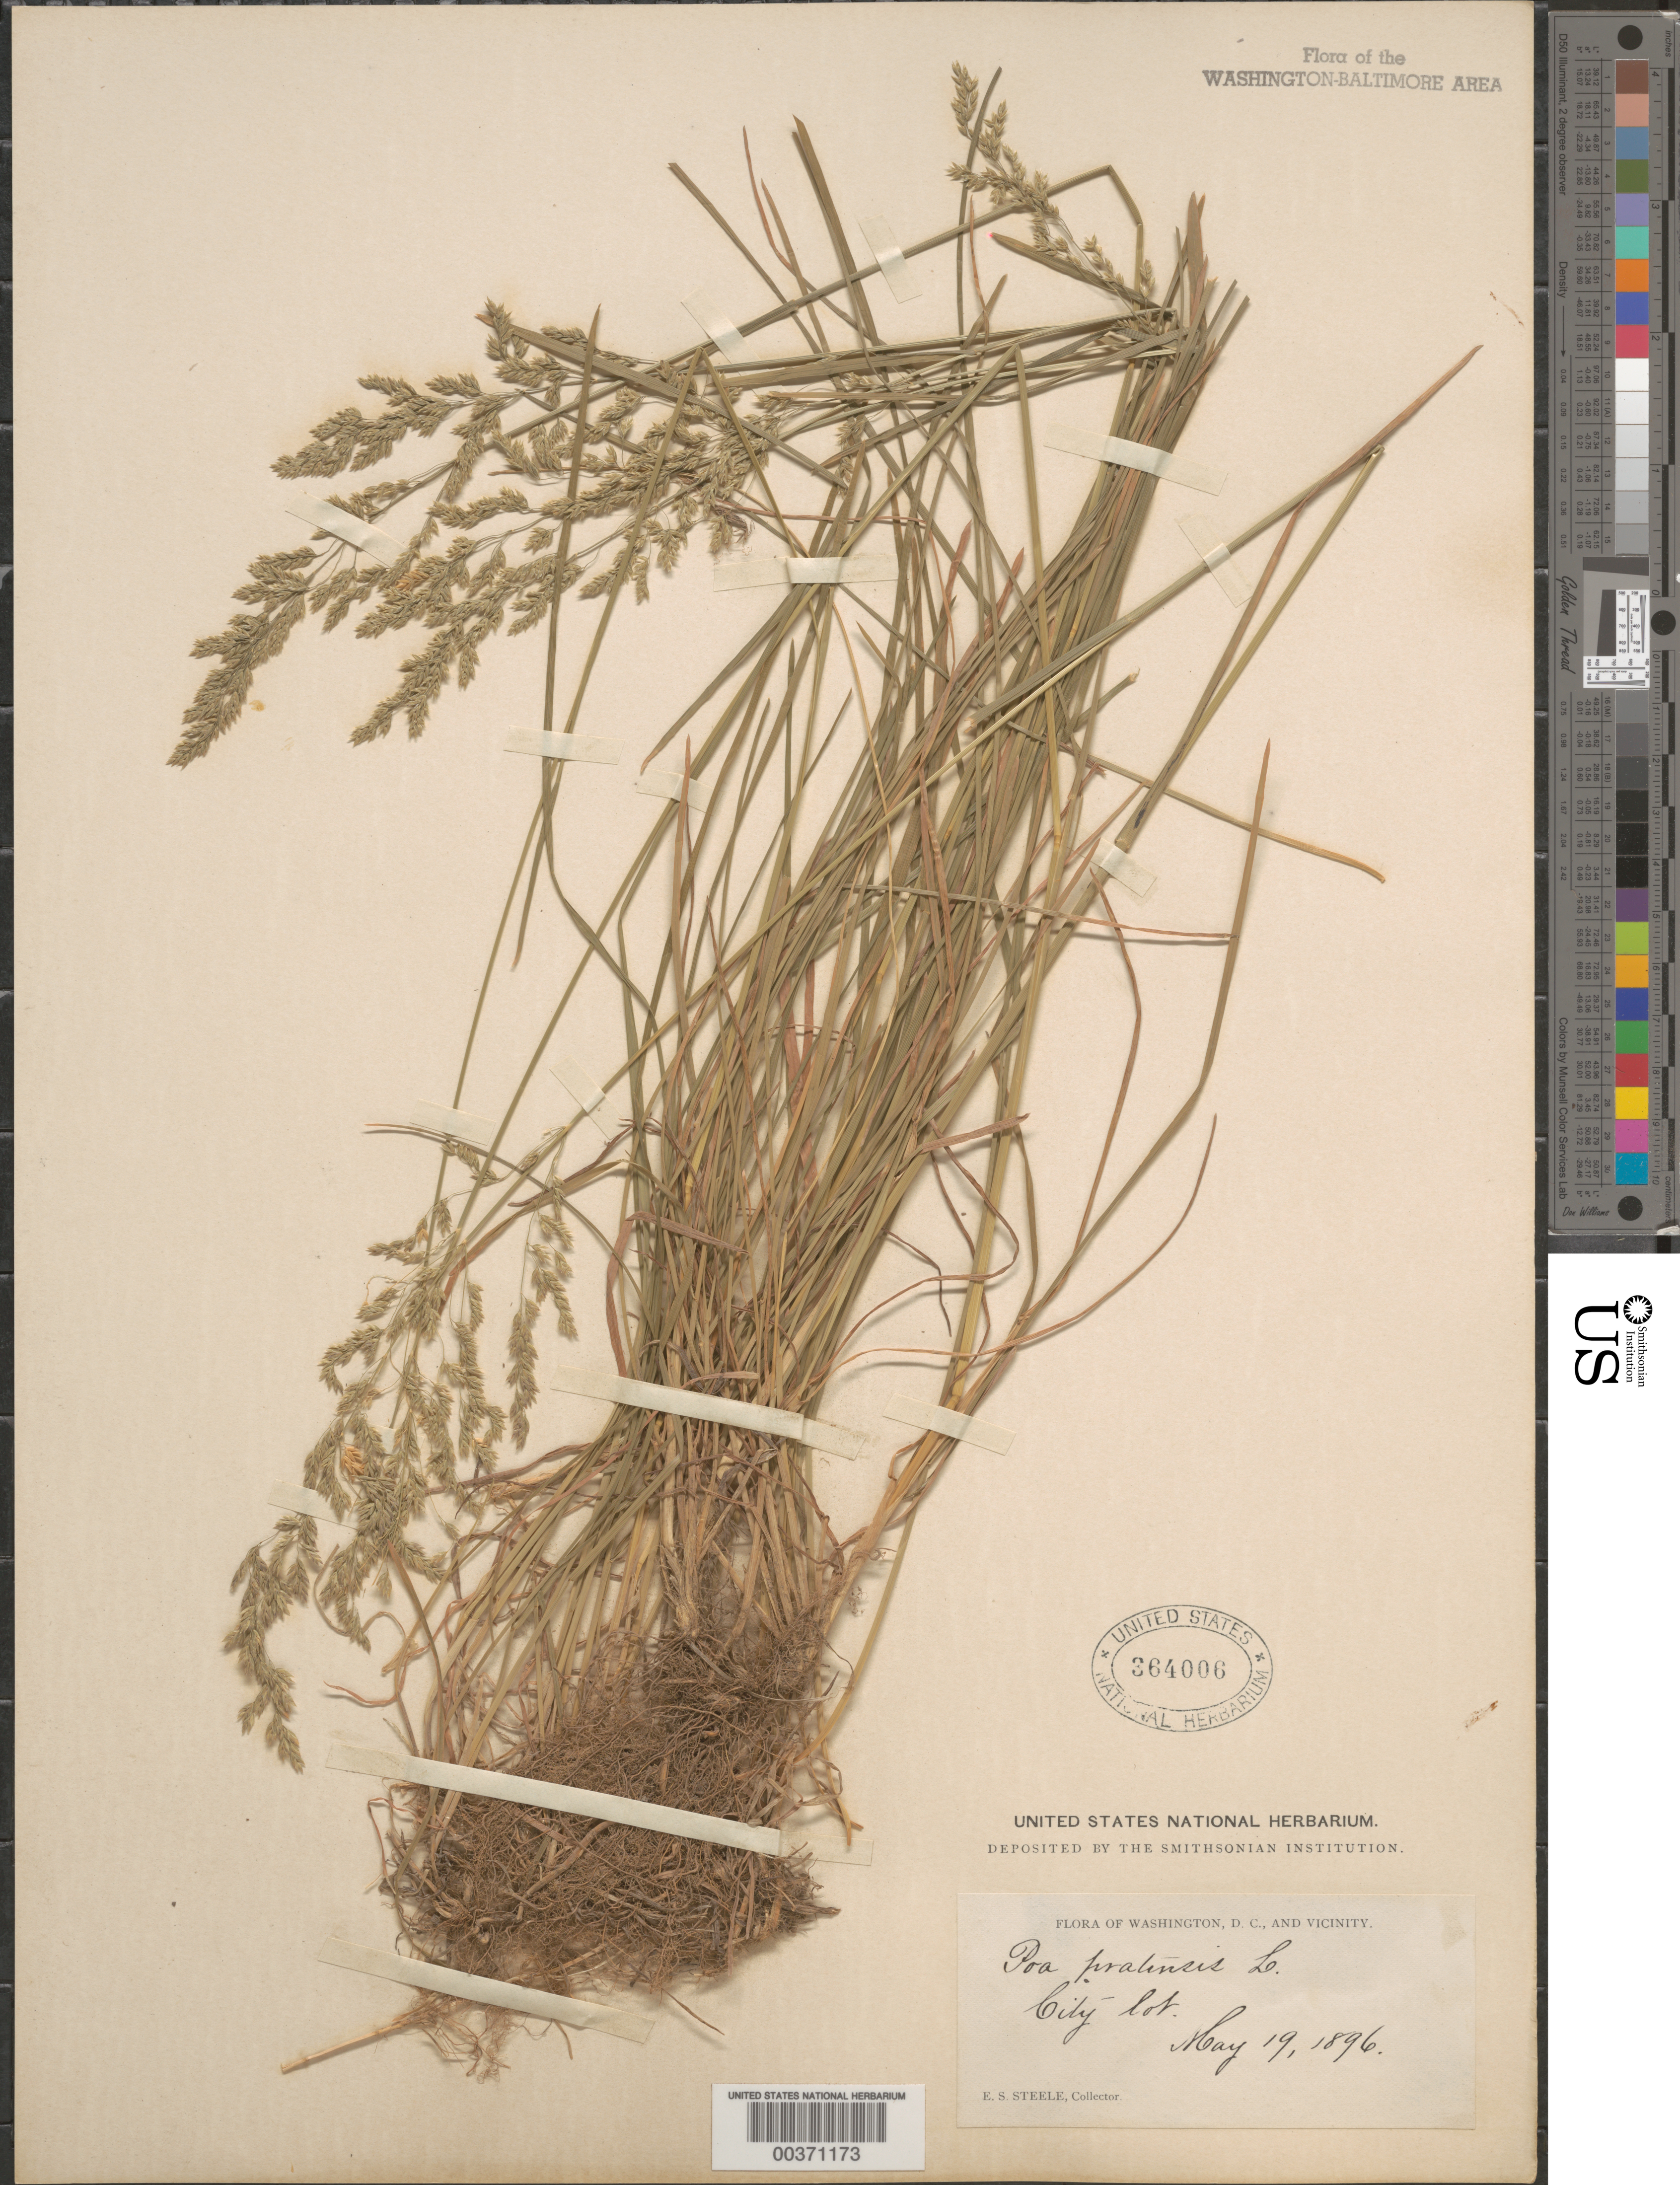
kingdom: Plantae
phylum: Tracheophyta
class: Liliopsida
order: Poales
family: Poaceae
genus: Poa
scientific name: Poa pratensis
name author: L.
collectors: E. Steele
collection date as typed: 19 May 1896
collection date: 1896-05-19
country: United States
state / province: District of Columbia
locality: City Lot, DC vicinity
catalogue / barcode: US 364006